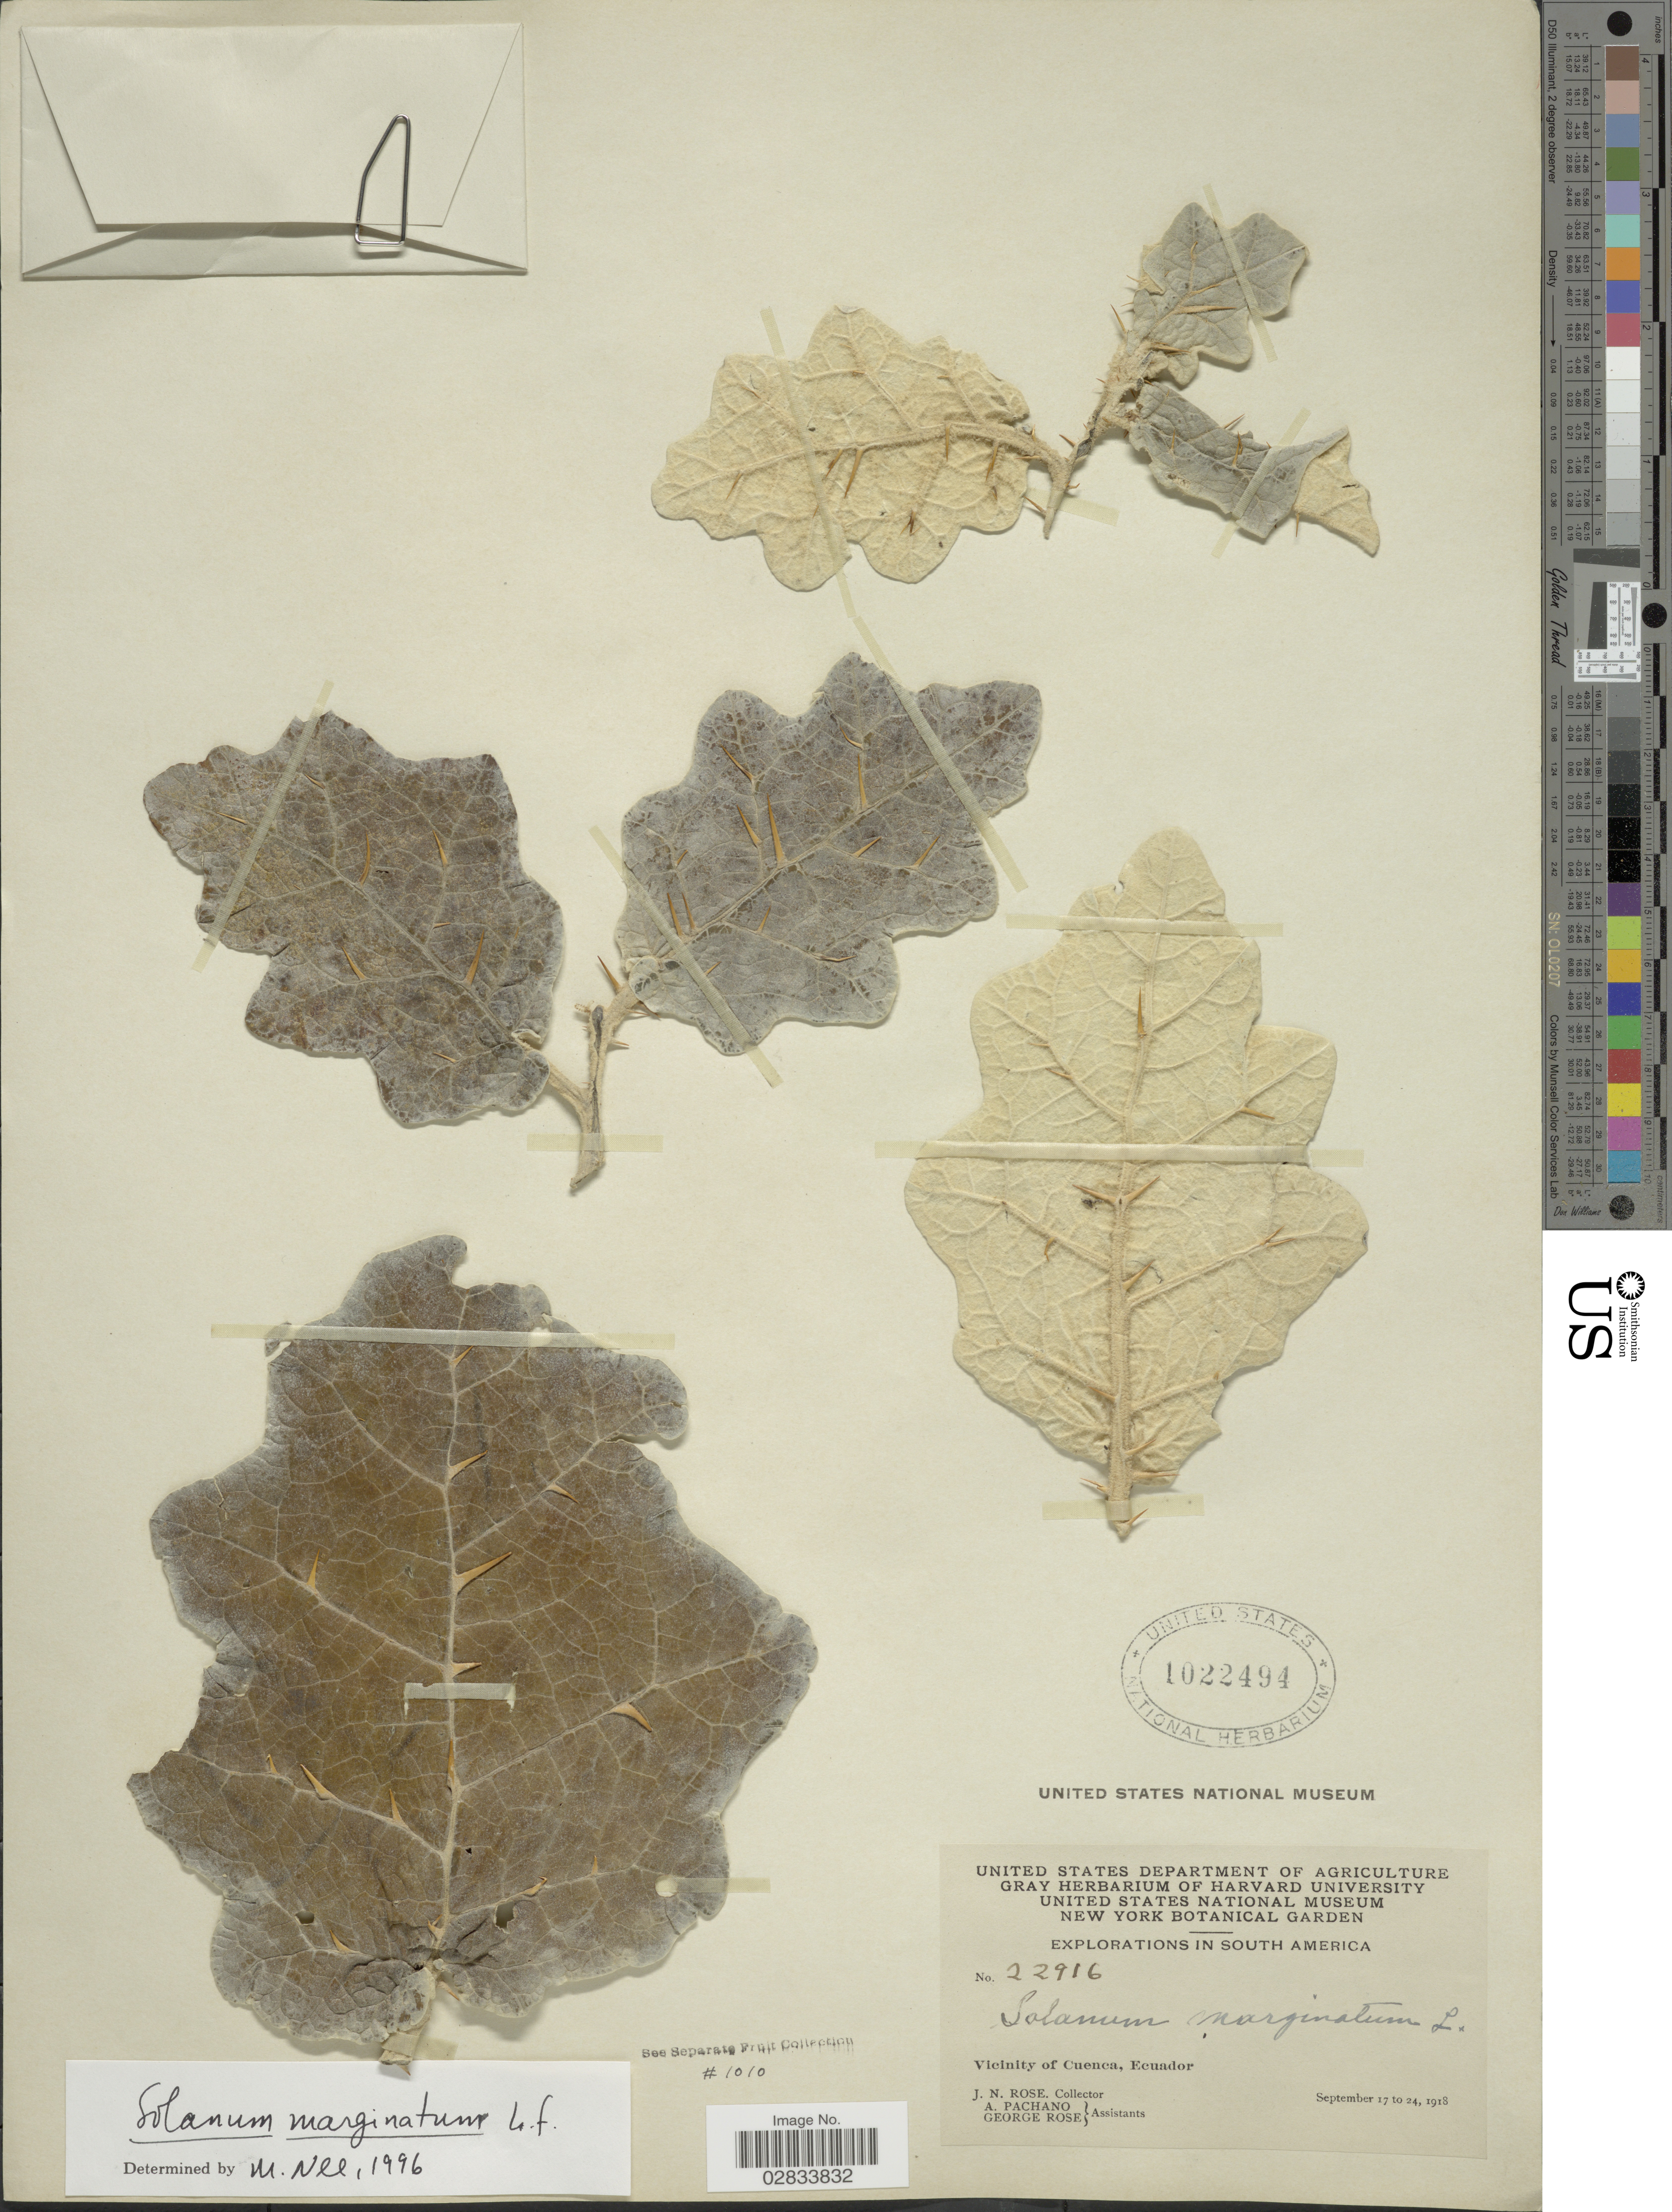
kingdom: Plantae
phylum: Tracheophyta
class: Magnoliopsida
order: Solanales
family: Solanaceae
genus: Solanum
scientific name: Solanum marginatum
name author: L. f.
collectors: J. N. Rose, A. Pachano & G. Rose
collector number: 22916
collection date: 1918-09-17/1918-09-24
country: Ecuador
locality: Vicinity of Cuenca, Ecuador.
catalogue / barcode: US 1022494